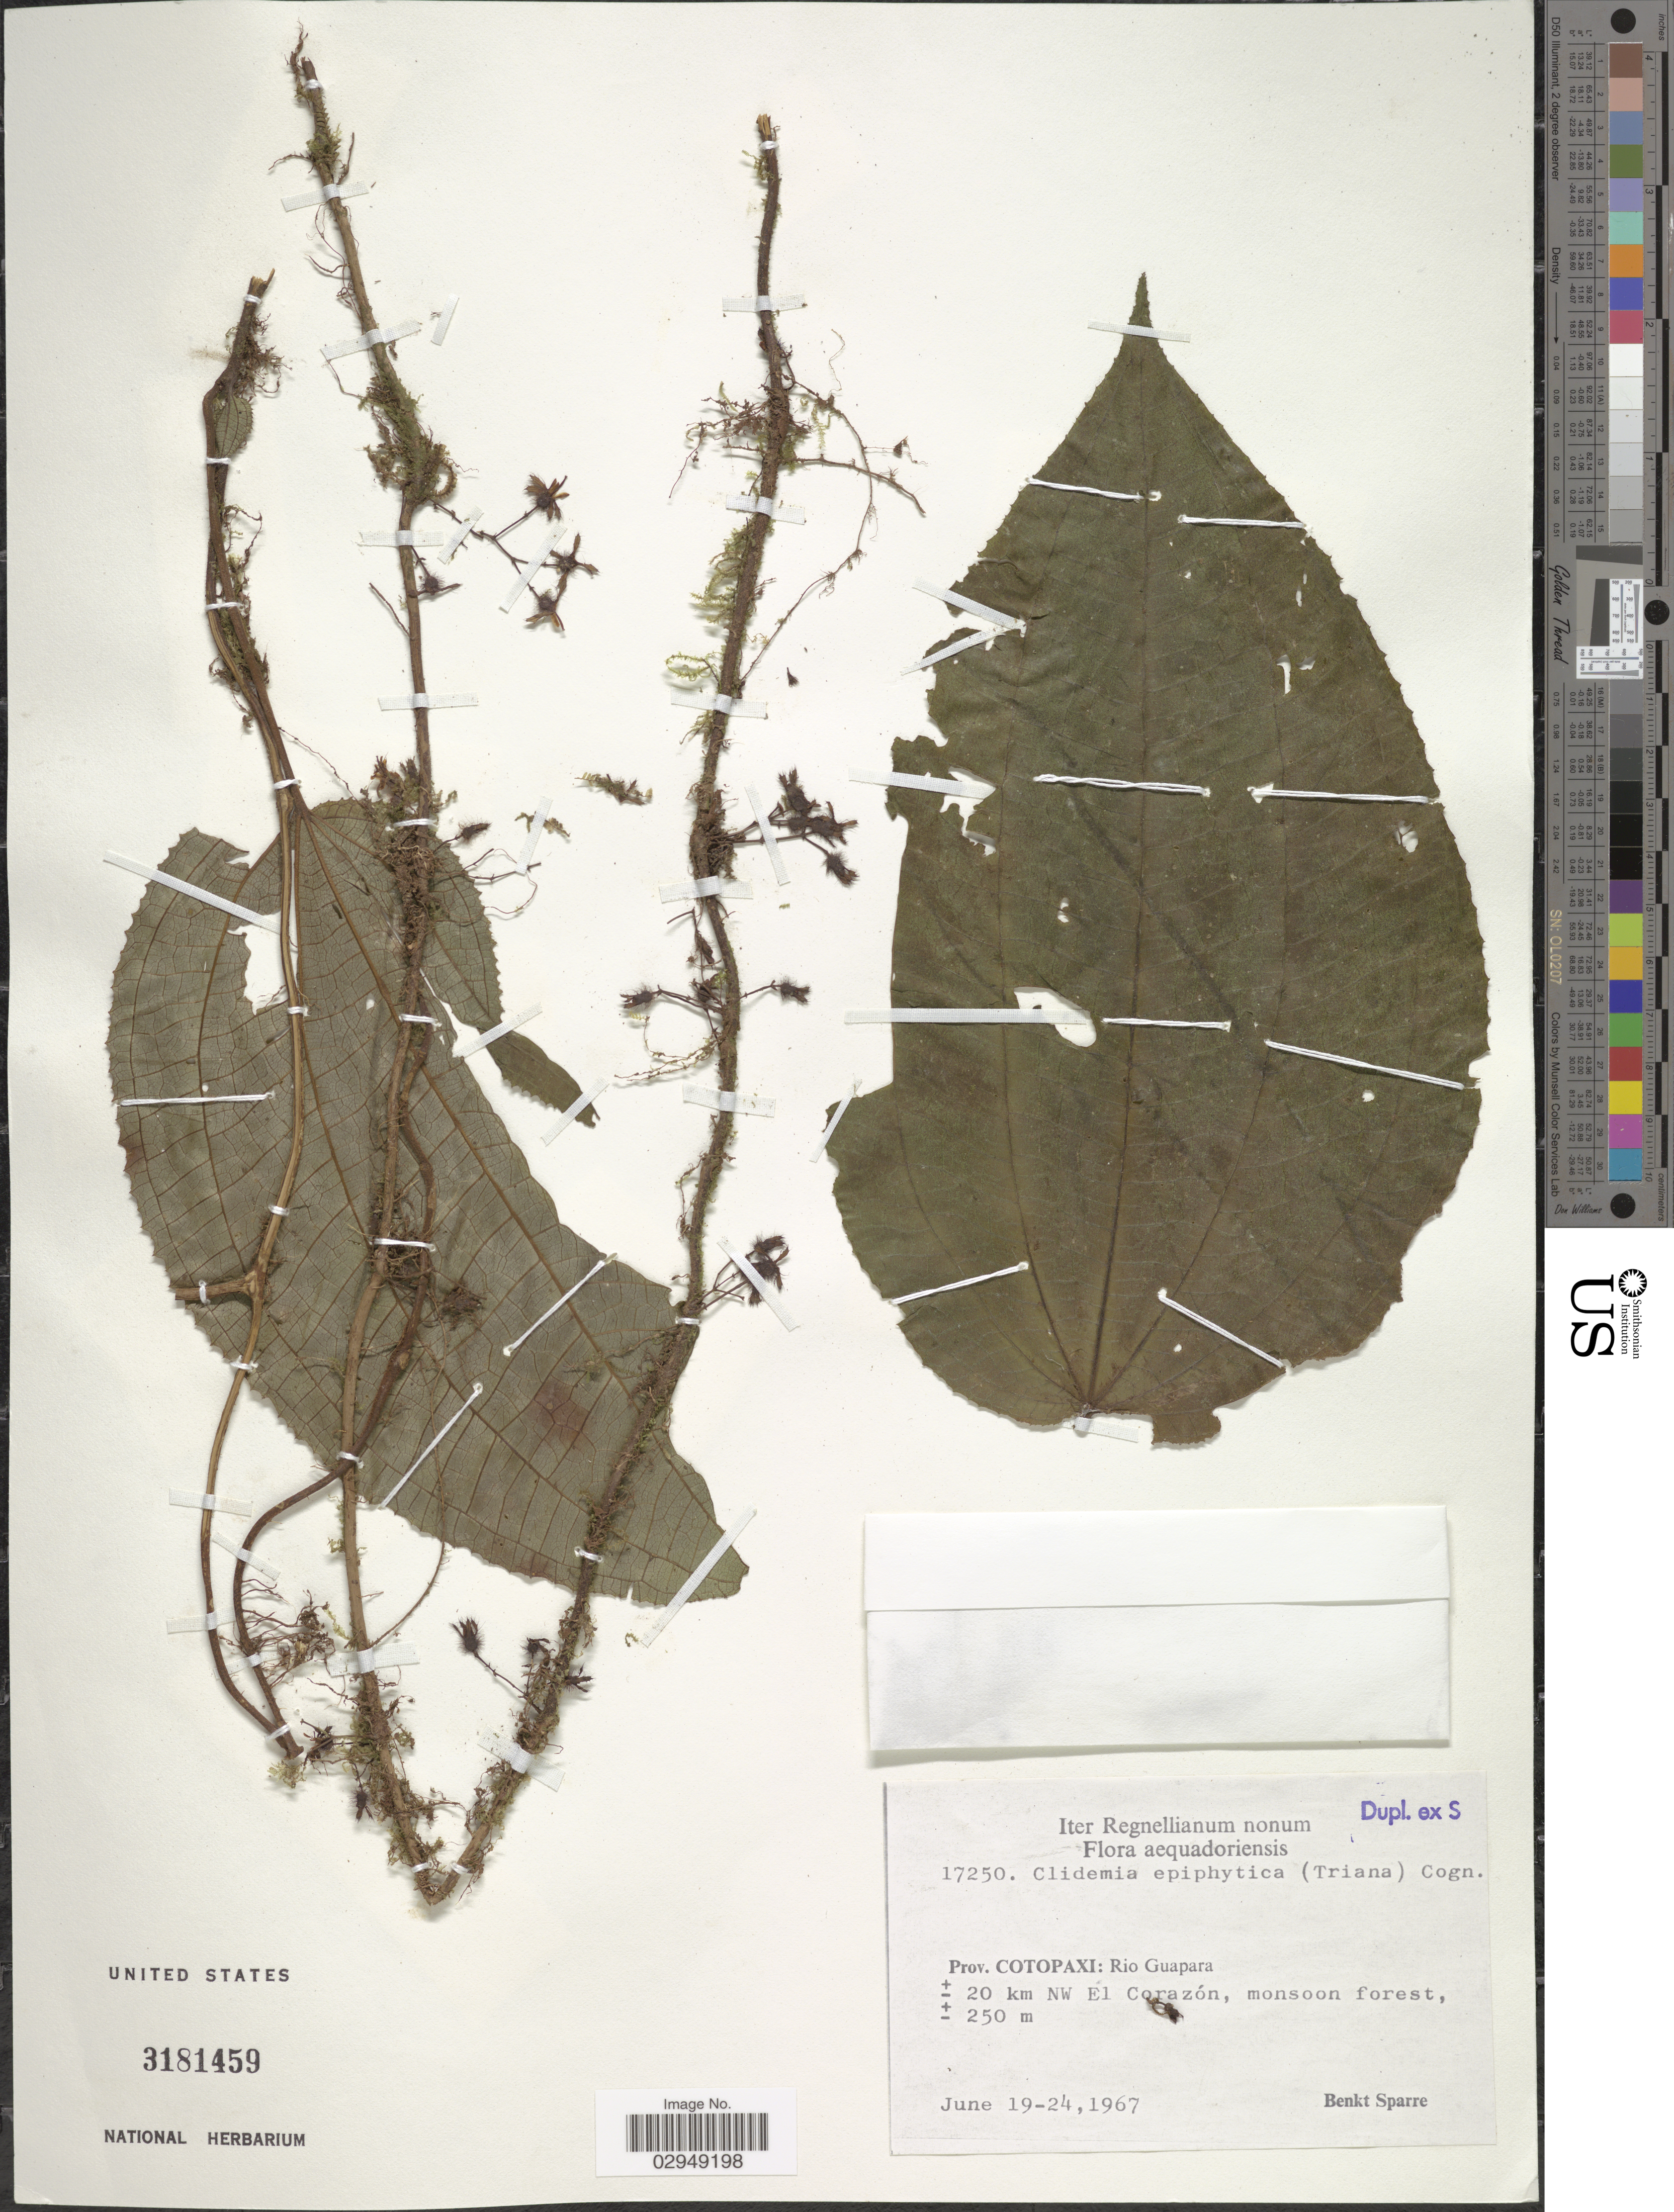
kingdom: Plantae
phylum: Tracheophyta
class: Magnoliopsida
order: Myrtales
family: Melastomataceae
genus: Clidemia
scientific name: Clidemia epiphytica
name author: (Triana) Cogn.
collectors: B. Sparre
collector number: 17250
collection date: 1967-06-19/1967-06-24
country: Ecuador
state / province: Cotopaxi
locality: Rio Guapara, ±20 km NW El Corazón.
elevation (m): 250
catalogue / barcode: US 3181459